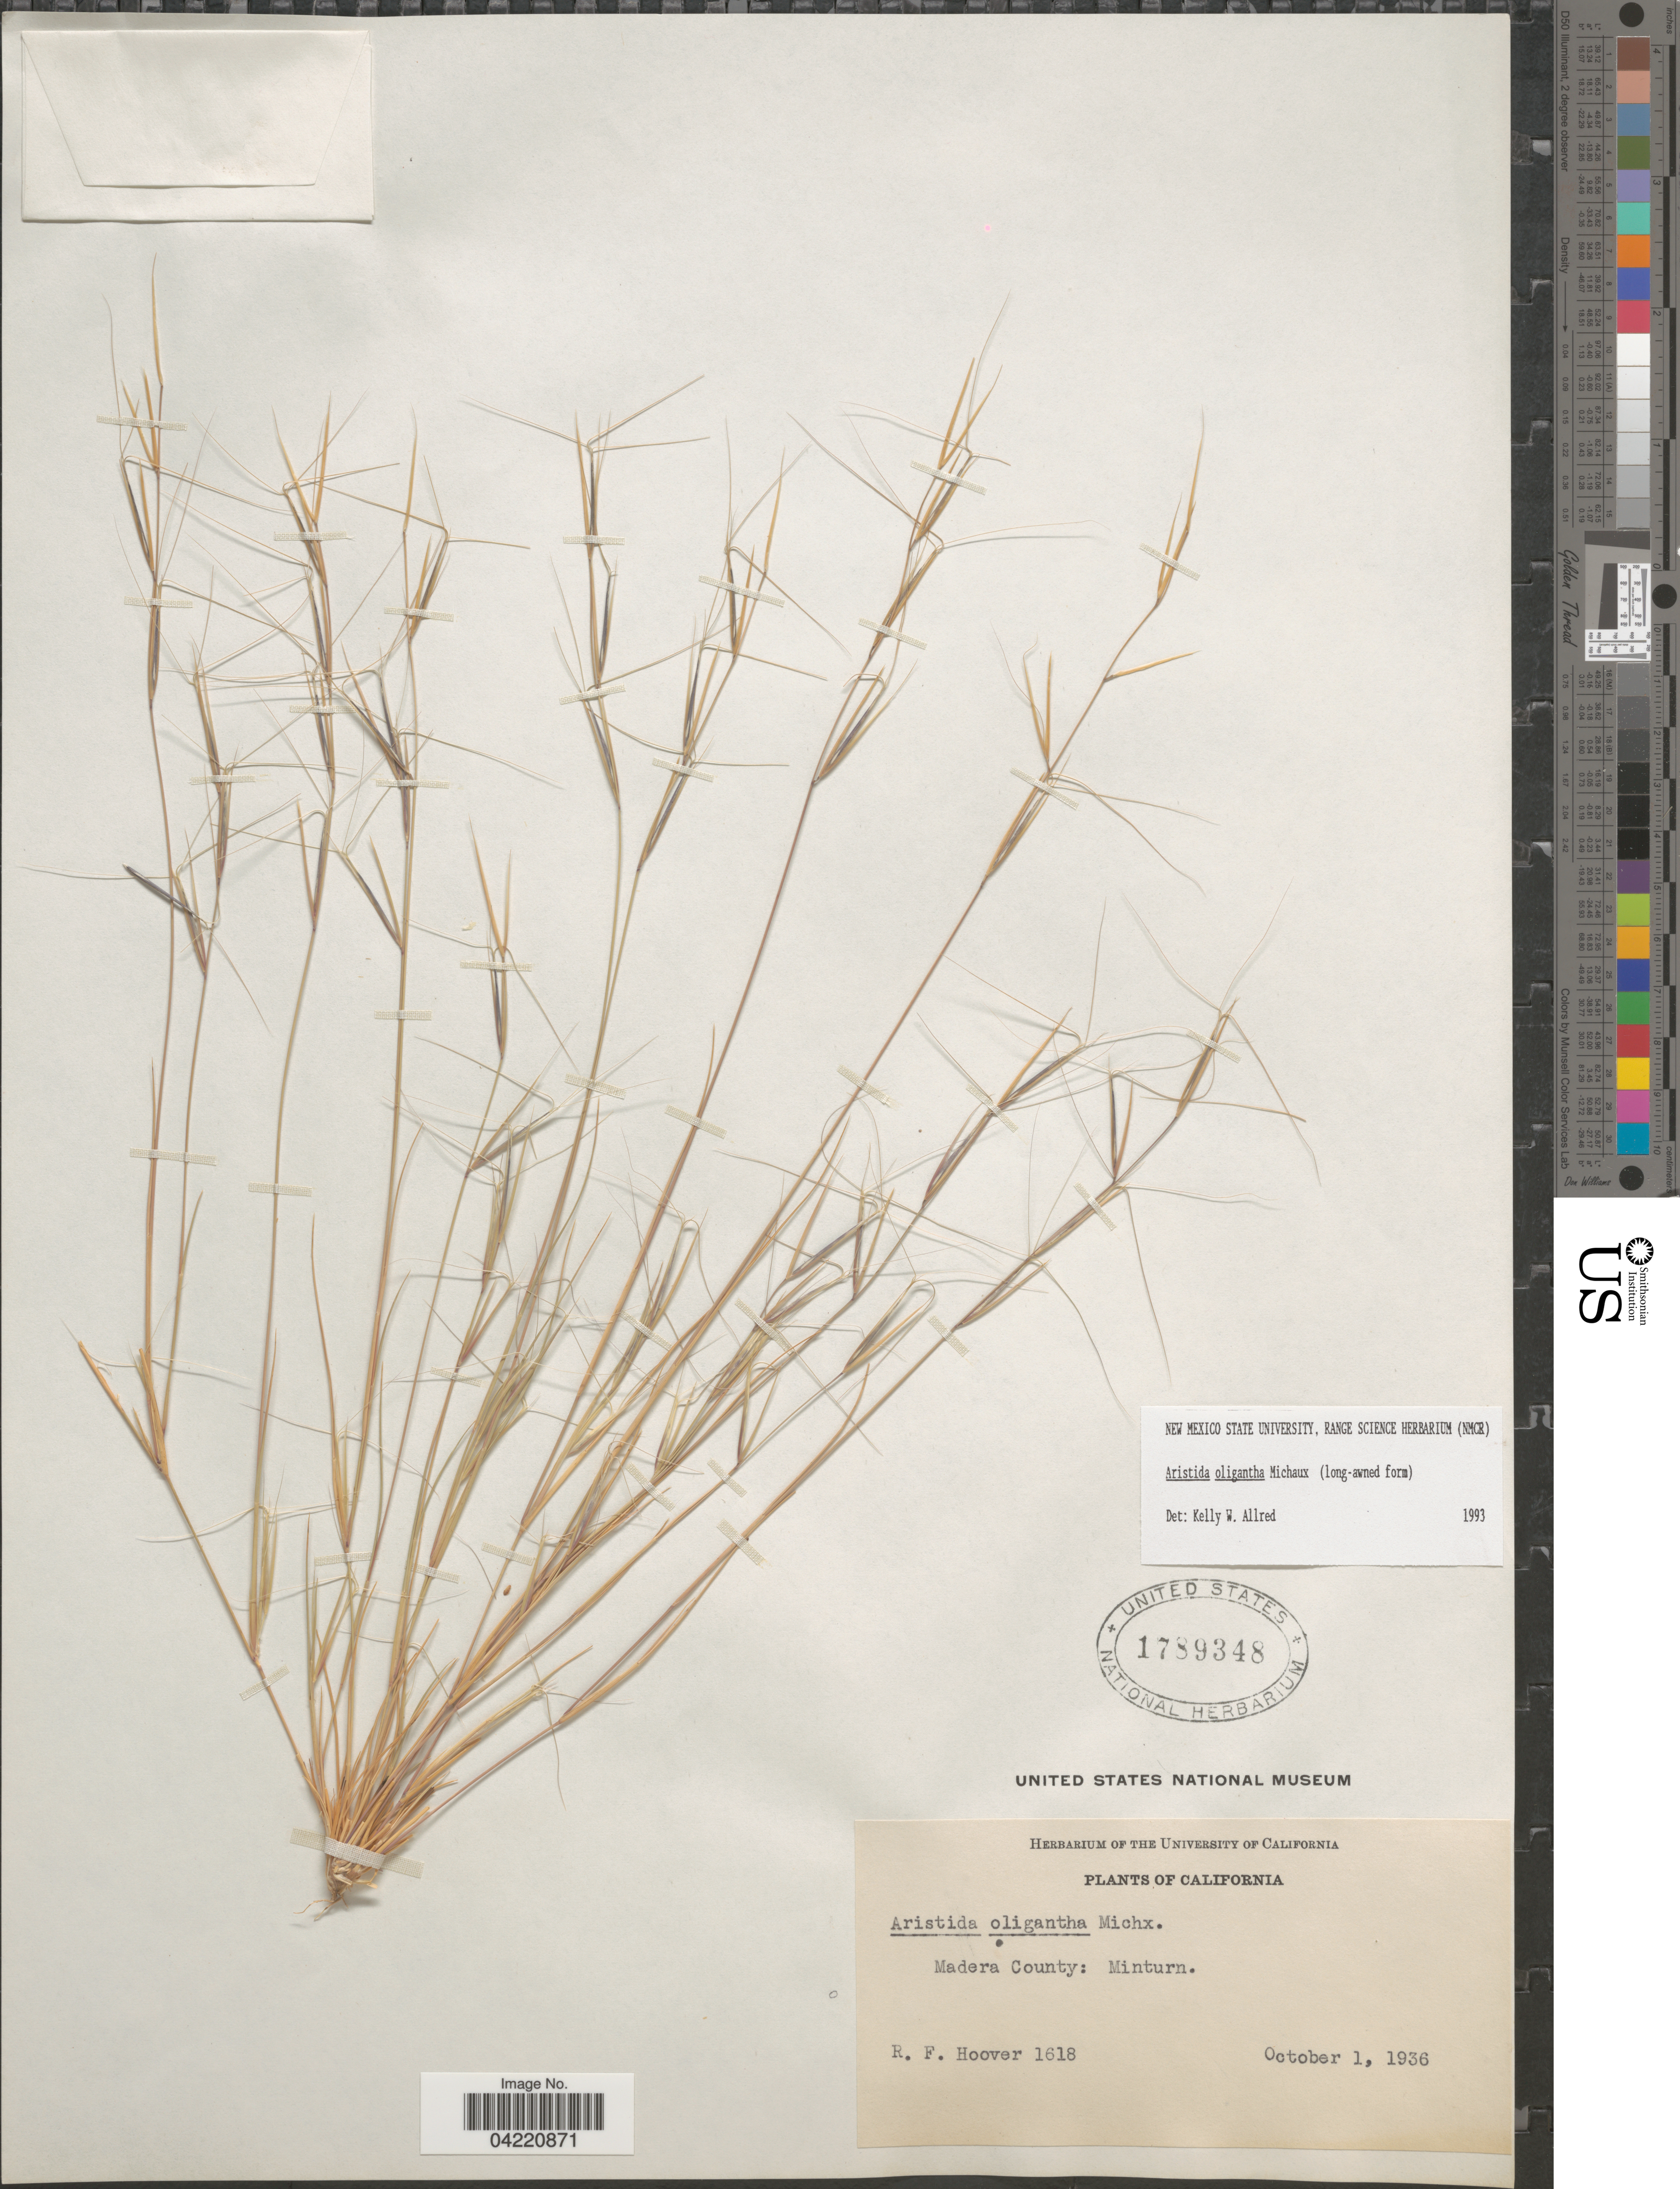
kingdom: Plantae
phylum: Tracheophyta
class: Liliopsida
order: Poales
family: Poaceae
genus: Aristida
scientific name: Aristida oligantha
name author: Michx.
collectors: R. F. Hoover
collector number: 1618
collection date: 1936-10-01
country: United States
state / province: California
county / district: Madera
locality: Madera County: Minturn.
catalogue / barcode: US 1789348